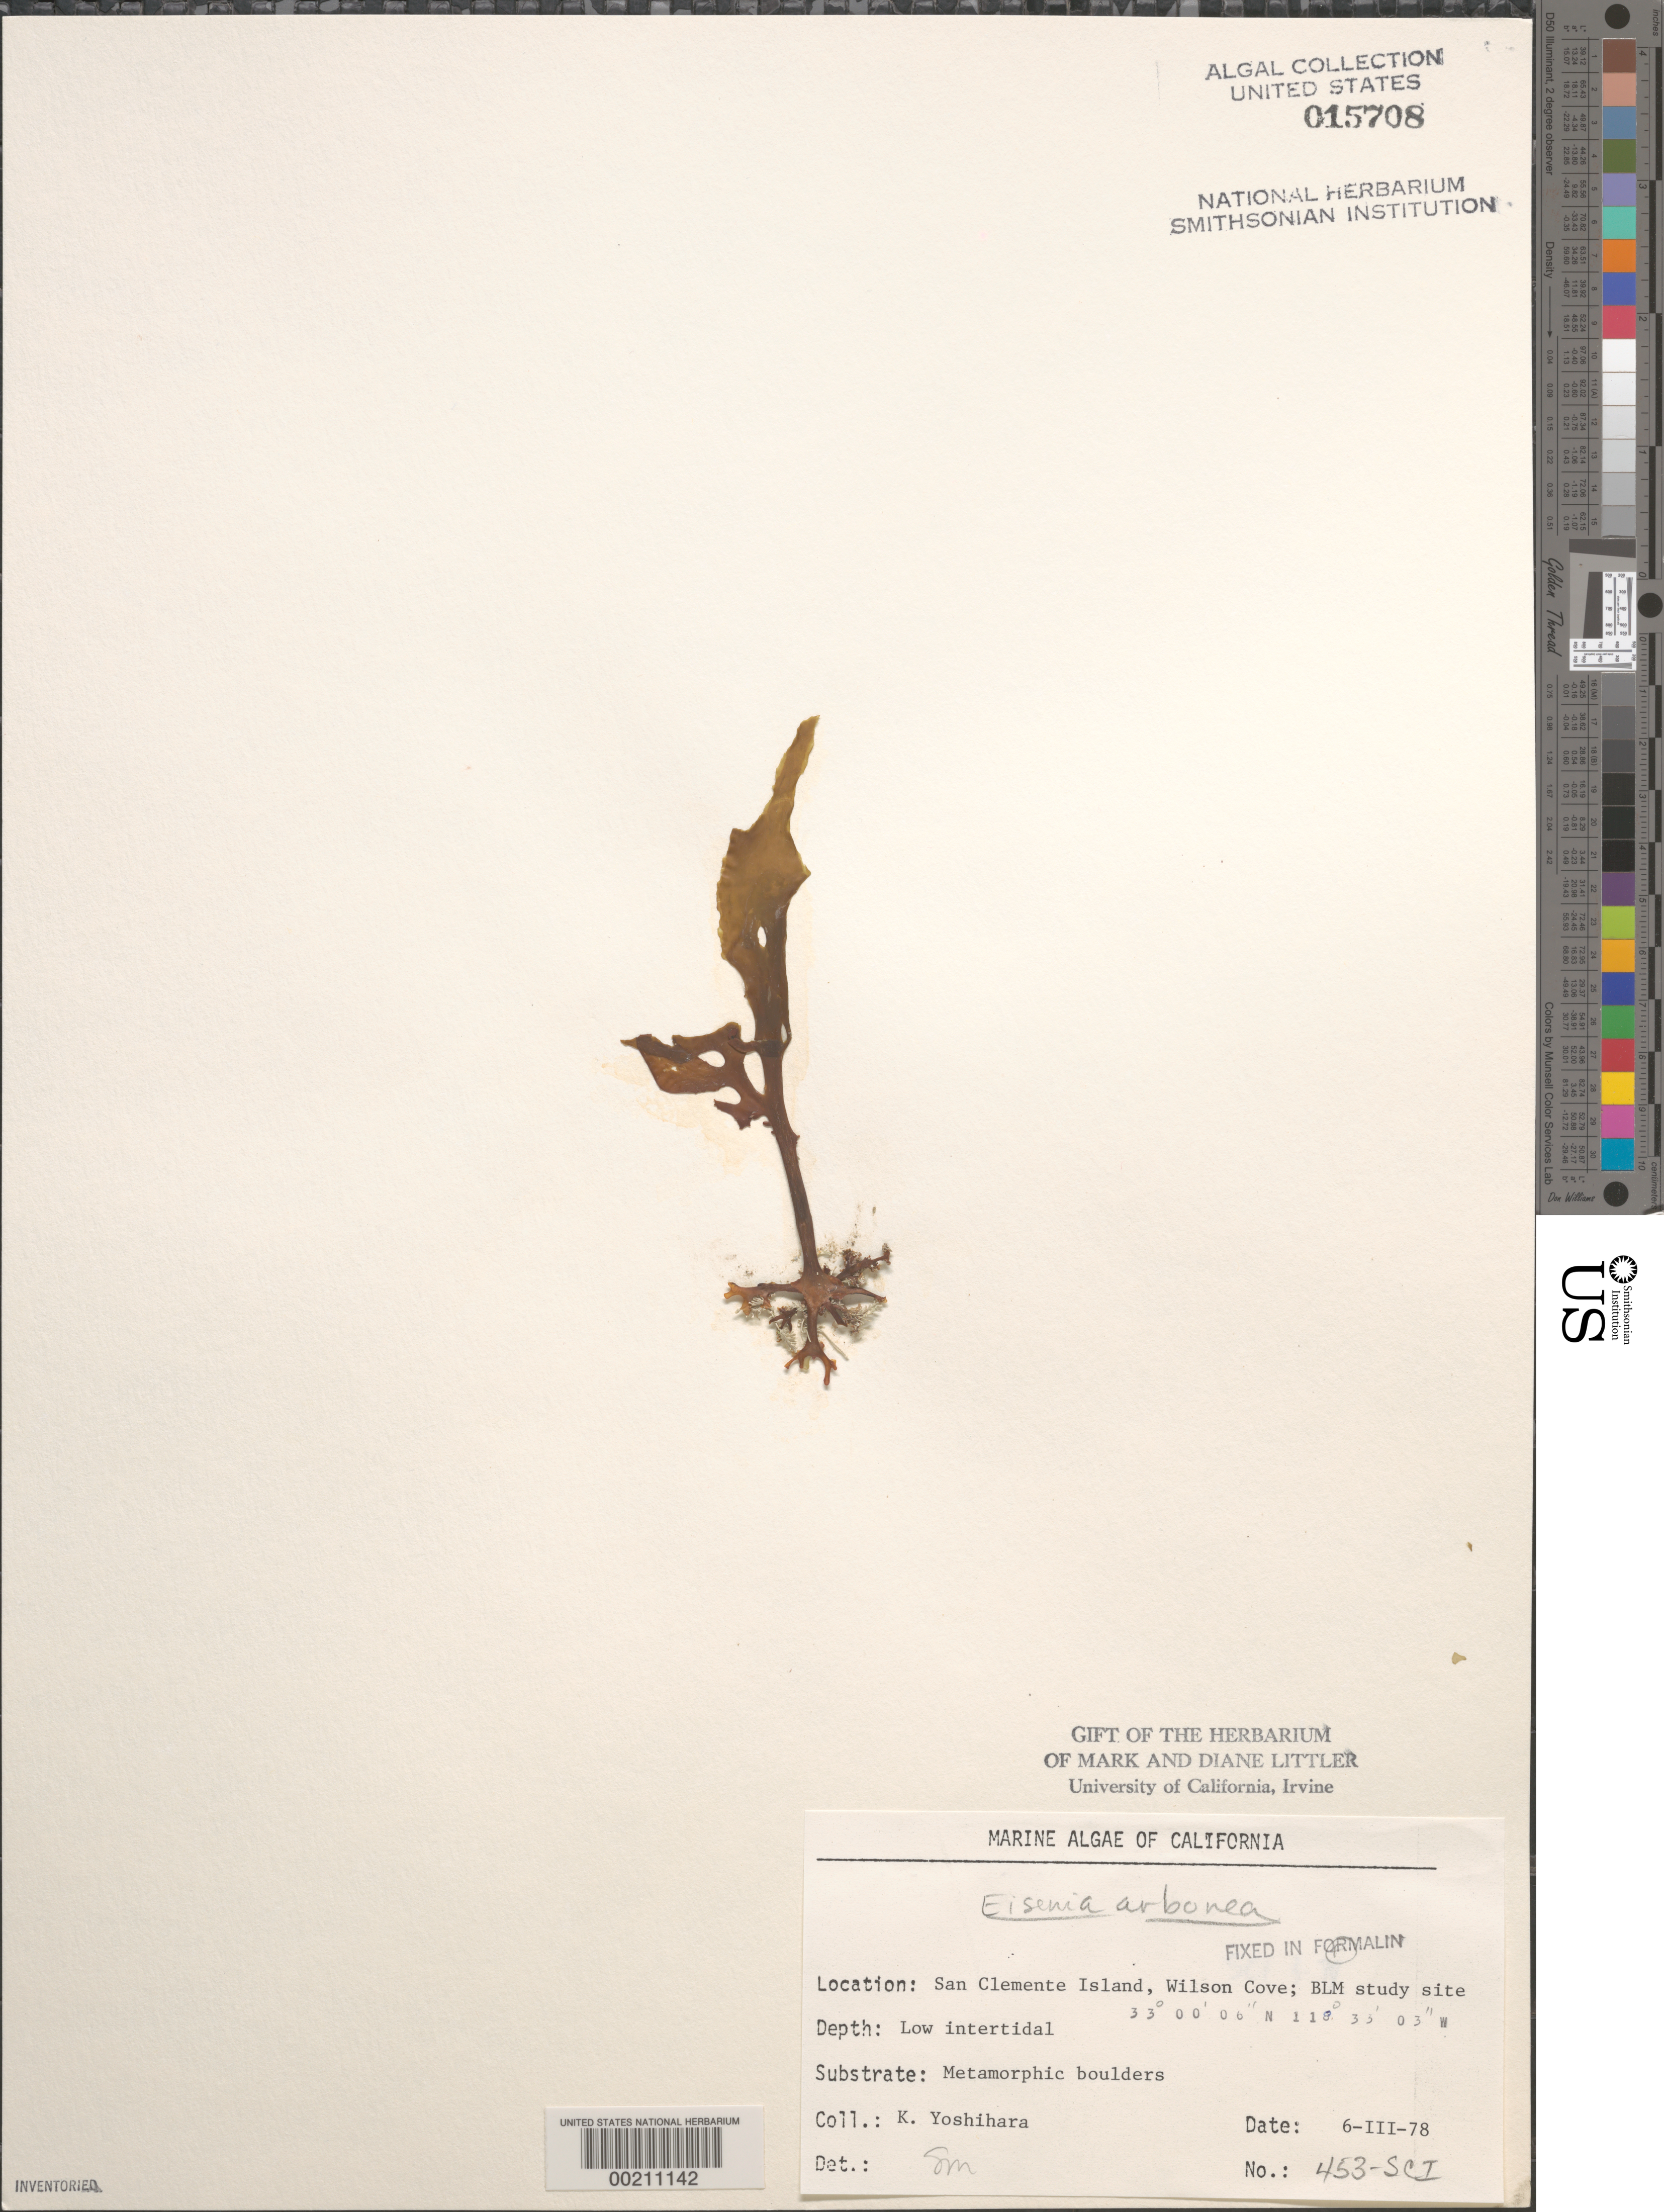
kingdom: Chromista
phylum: Ochrophyta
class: Phaeophyceae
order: Laminariales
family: Lessoniaceae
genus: Eisenia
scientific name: Eisenia arborea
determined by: Murray, S. N.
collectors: K. Yoshihara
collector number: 453-sci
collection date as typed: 06 Mar 1978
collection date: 1978-03-06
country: United States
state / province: California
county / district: Los Angeles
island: San Clemente Island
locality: Wilson Cove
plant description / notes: BLM-SOCALBIGHT Rocky Intertidal Survey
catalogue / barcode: US 15708